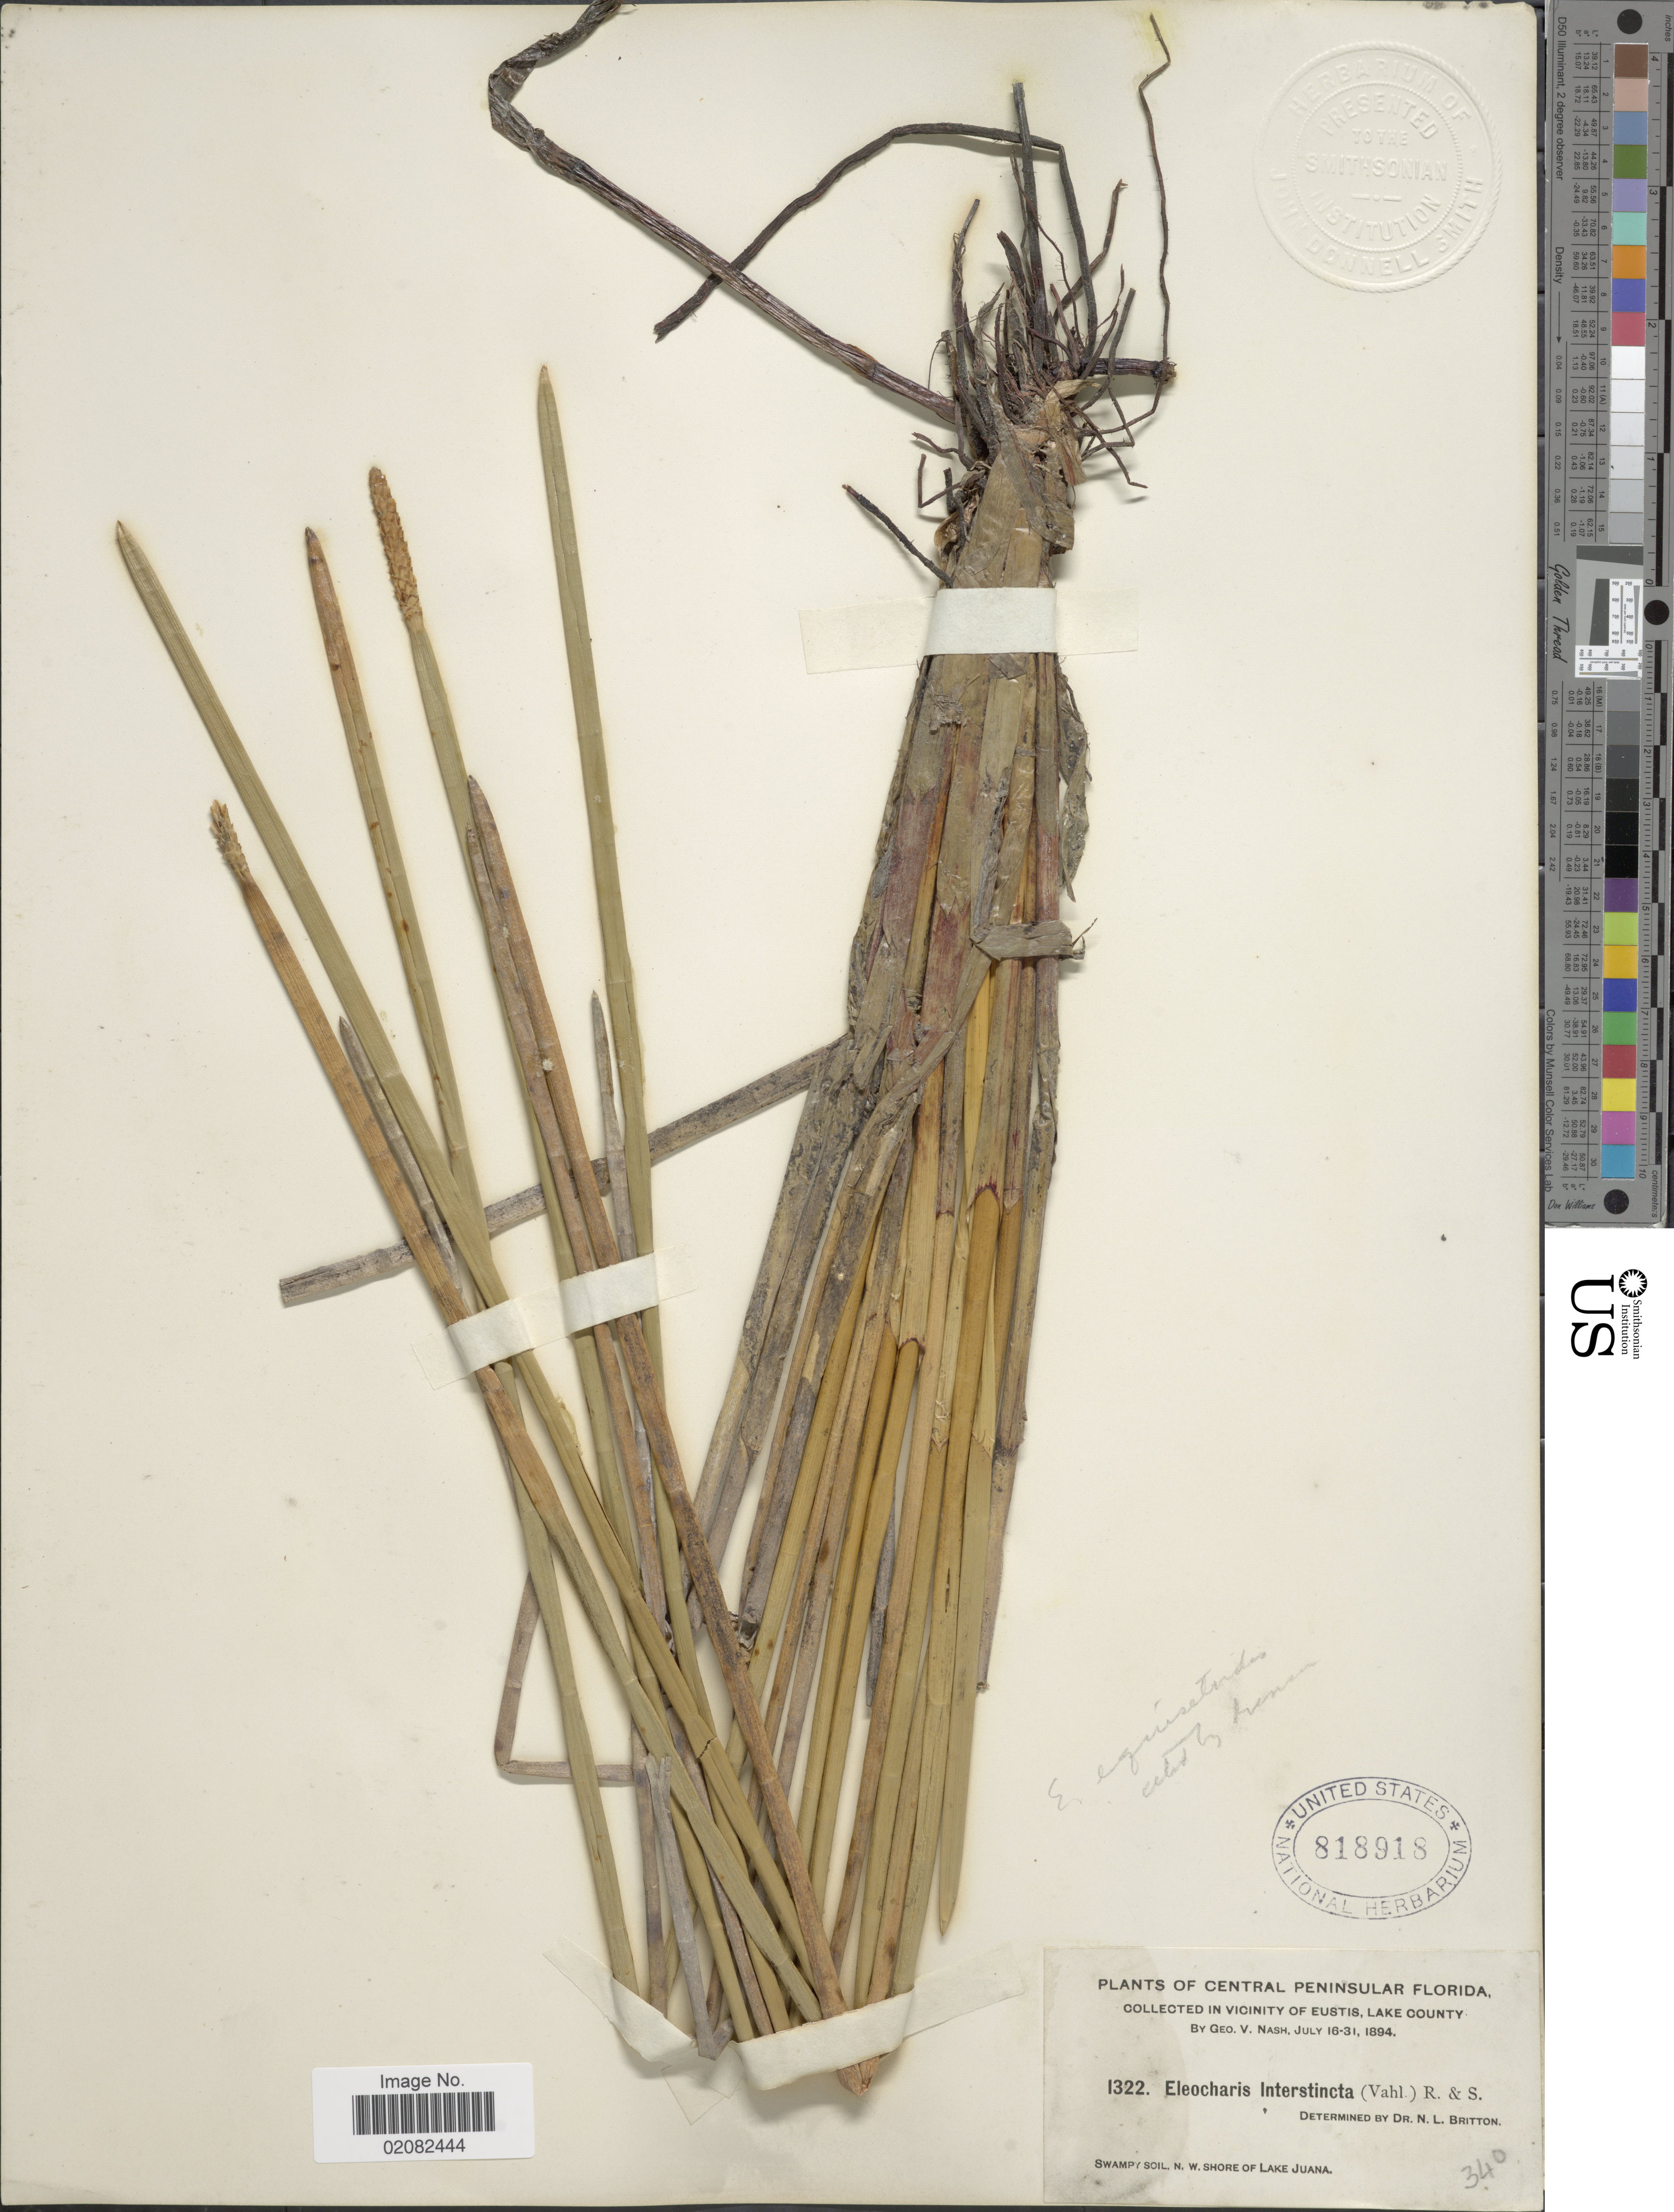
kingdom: Plantae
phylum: Tracheophyta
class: Liliopsida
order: Poales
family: Cyperaceae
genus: Eleocharis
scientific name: Eleocharis equisetoides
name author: (Elliott) Torr.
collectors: G. V. Nash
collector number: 1322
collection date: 1894-07-16/1894-07-31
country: United States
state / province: Florida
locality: Central Peninsular Florida, Vicinity of Eustis, Lake County, N.W. shore of Lake Juana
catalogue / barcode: US 818918